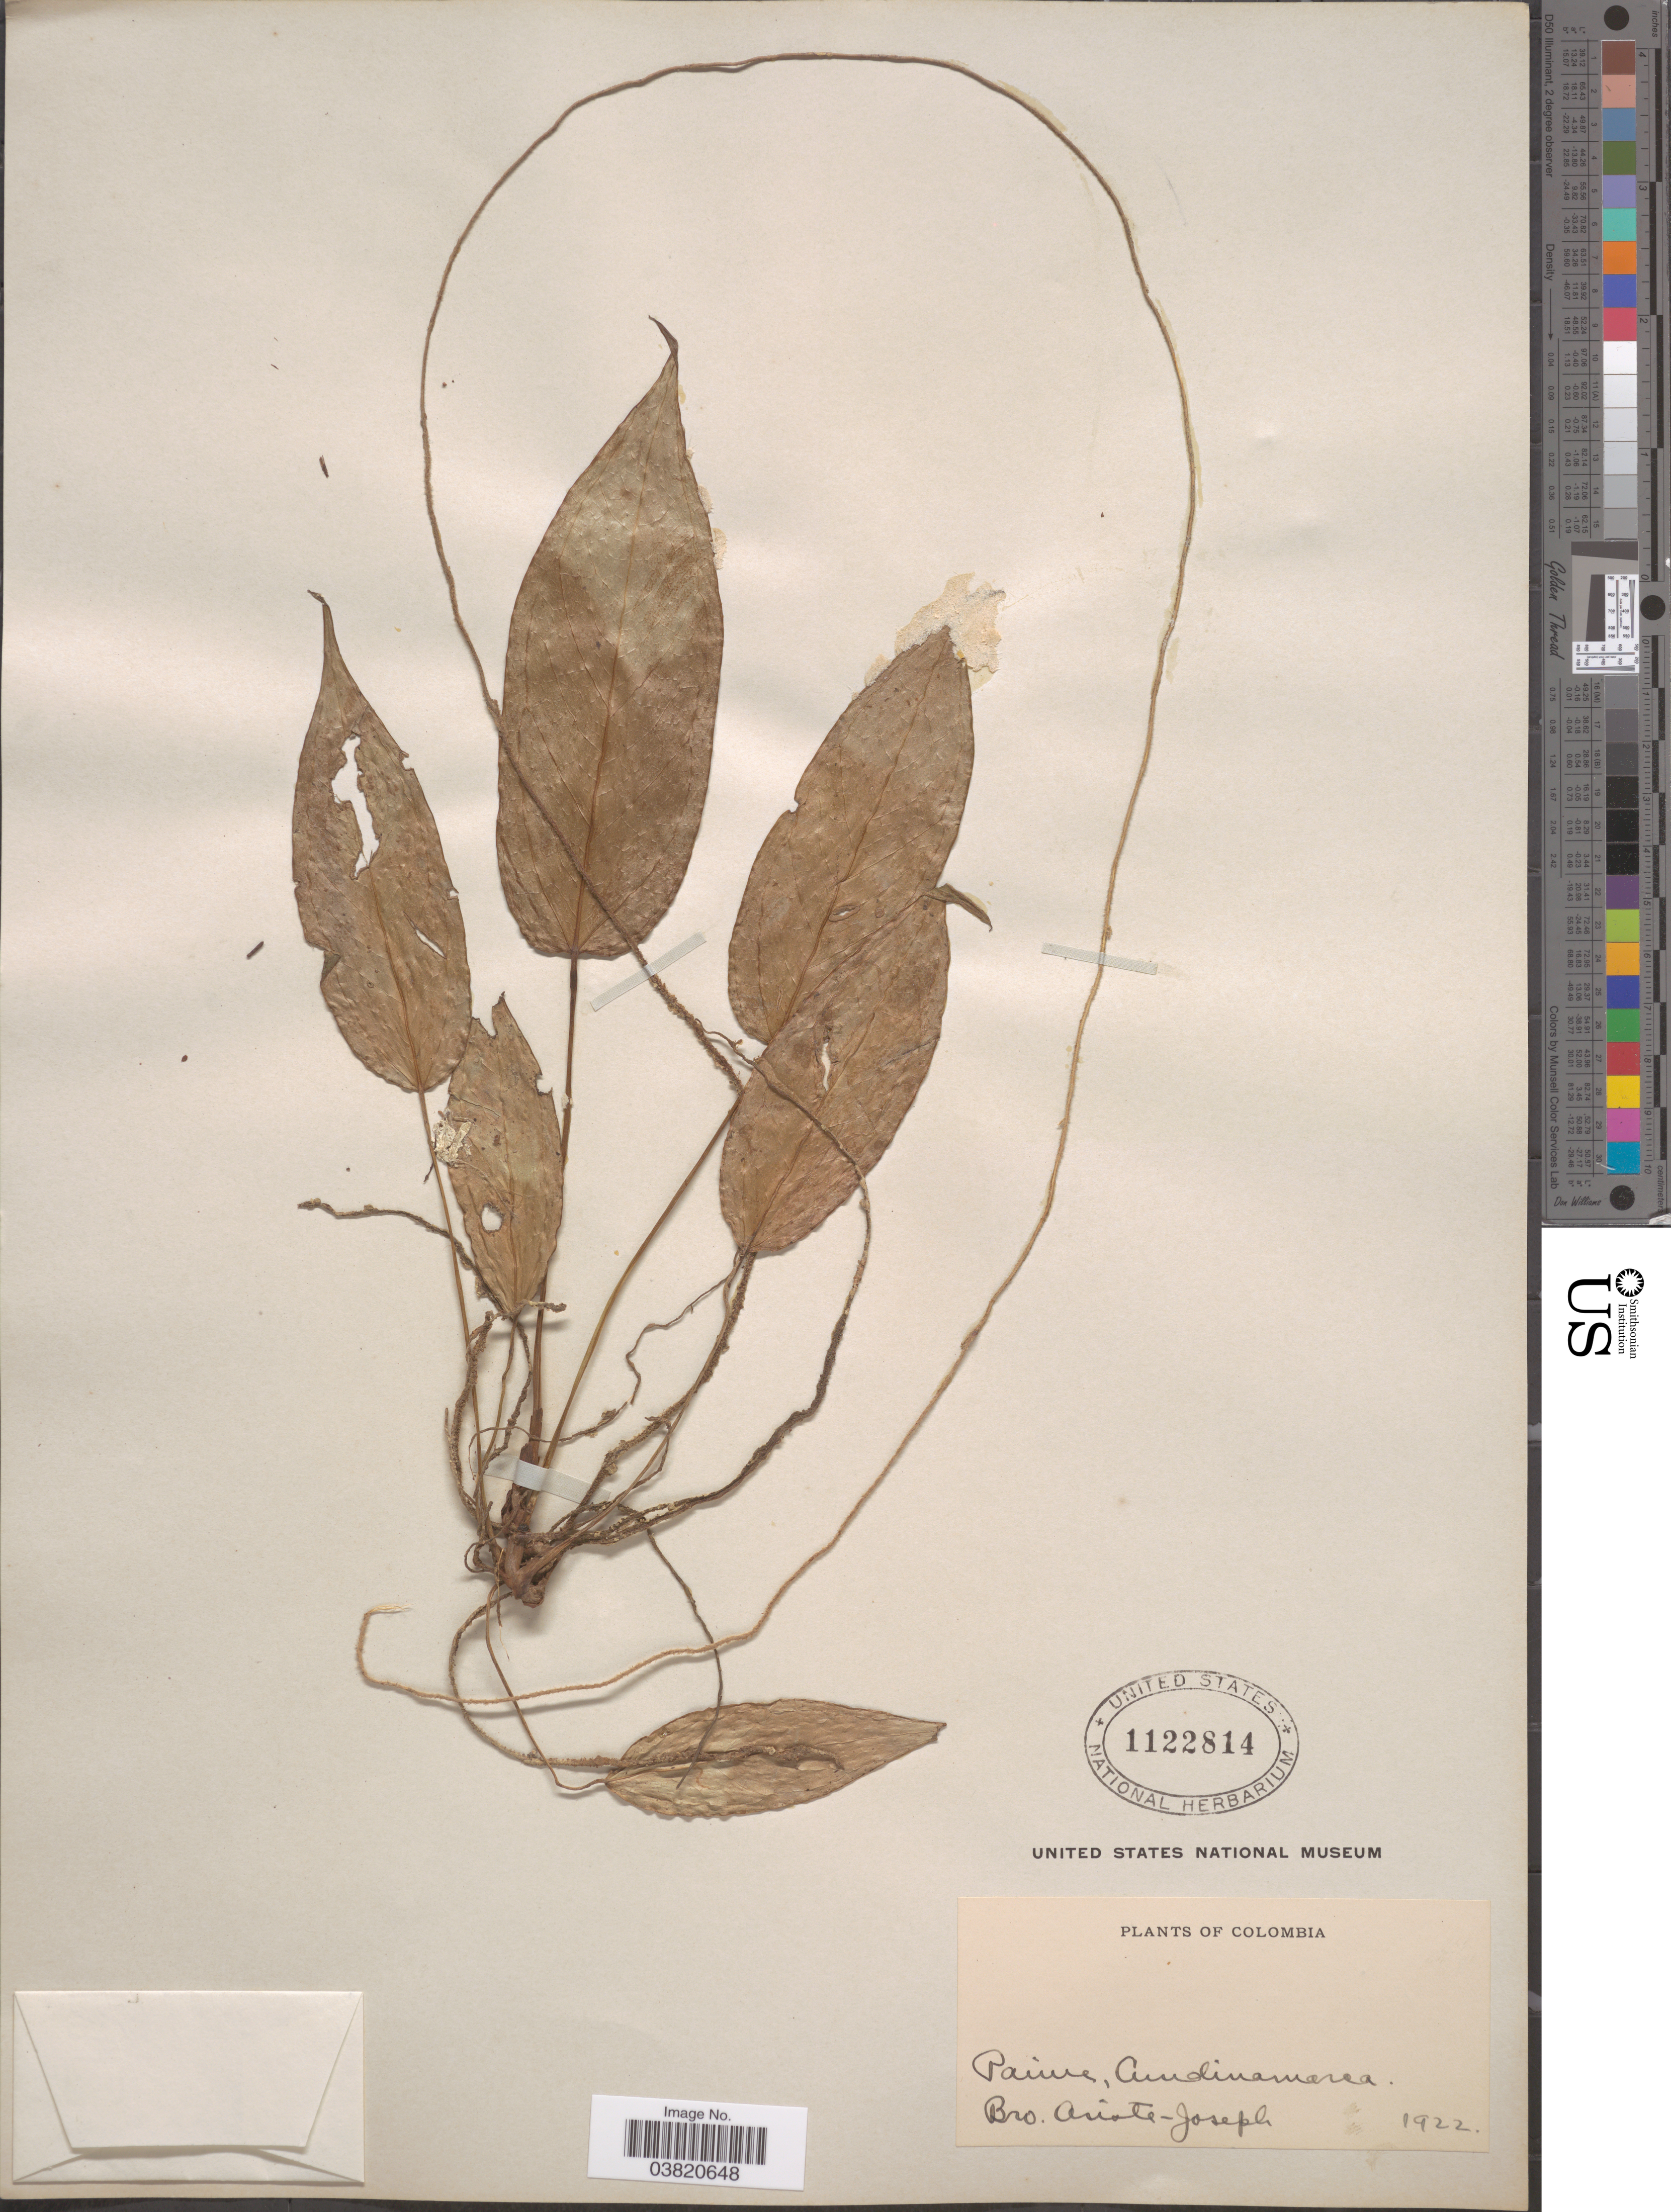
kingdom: Plantae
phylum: Tracheophyta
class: Liliopsida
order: Alismatales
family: Araceae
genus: Anthurium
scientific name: Anthurium sp.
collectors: Bro. Ariste-Joseph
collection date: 1922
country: Colombia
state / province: Cundinamarca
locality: Paime.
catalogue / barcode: US 1122814